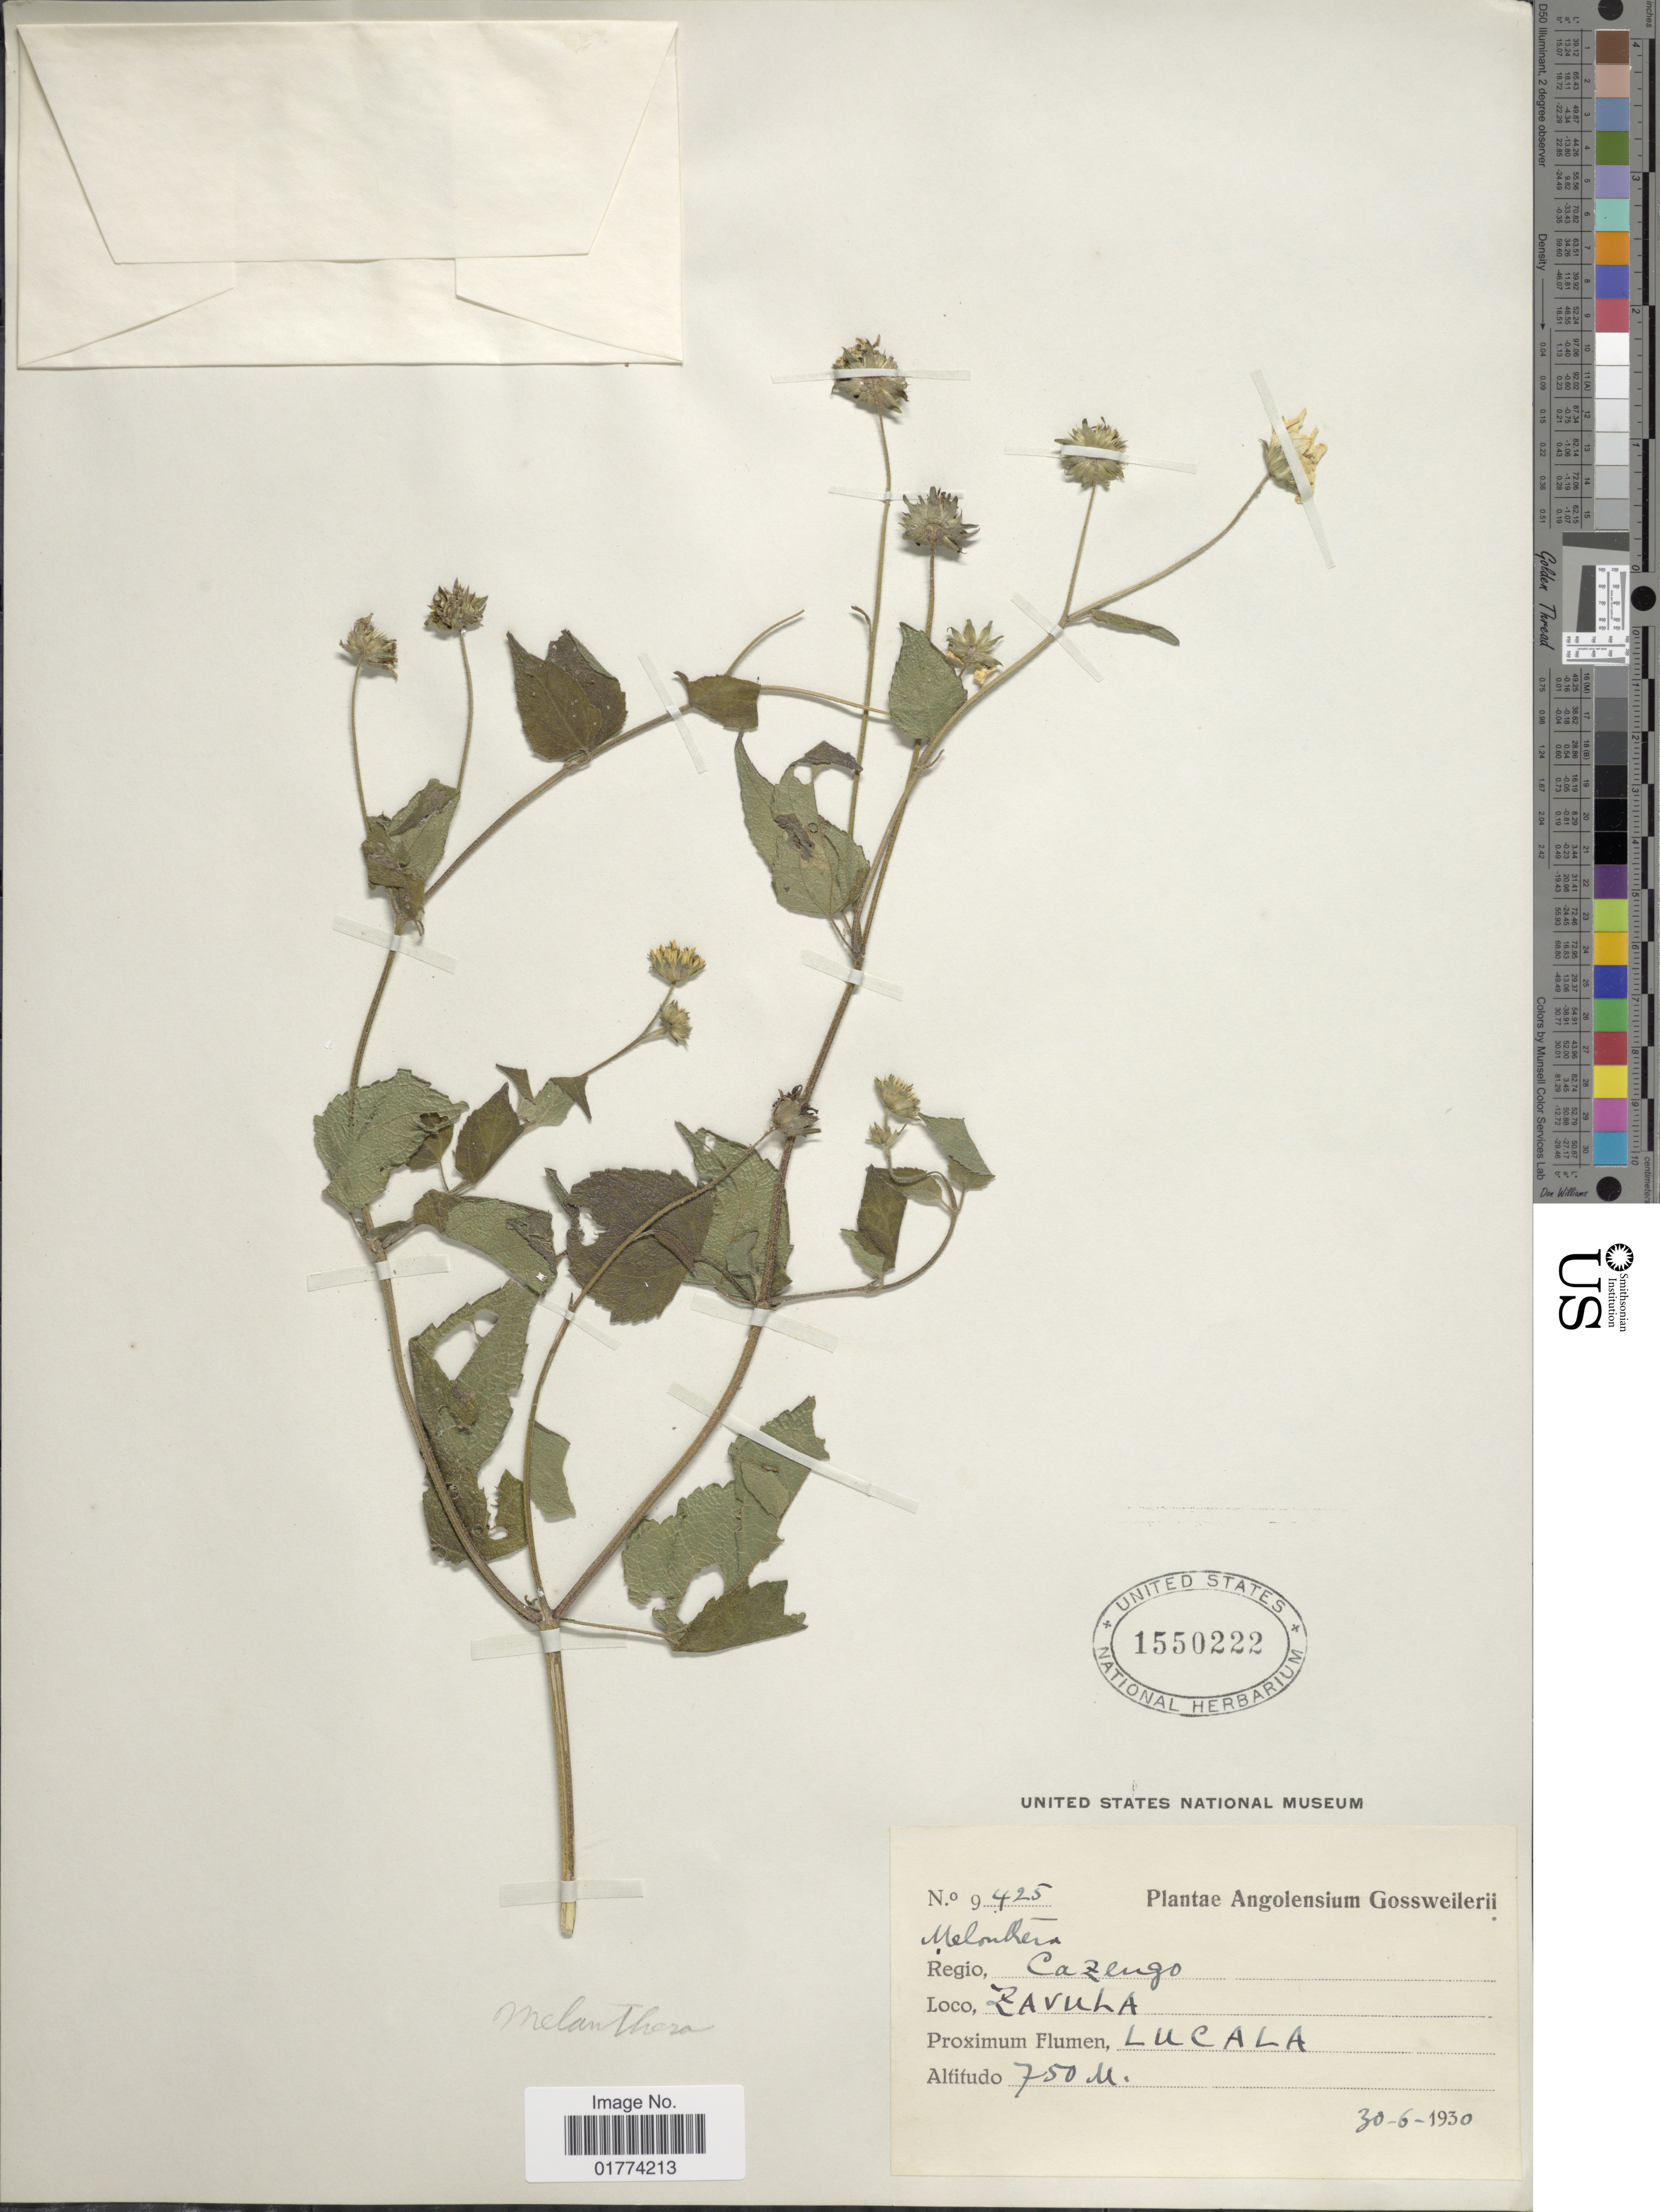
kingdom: Plantae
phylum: Tracheophyta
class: Magnoliopsida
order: Asterales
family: Asteraceae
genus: Melanthera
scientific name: Melanthera sp.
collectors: -. Gossweiler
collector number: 9425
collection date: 1930-06-30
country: Angola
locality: Cazengo, Zavula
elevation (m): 750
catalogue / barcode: US 1550222